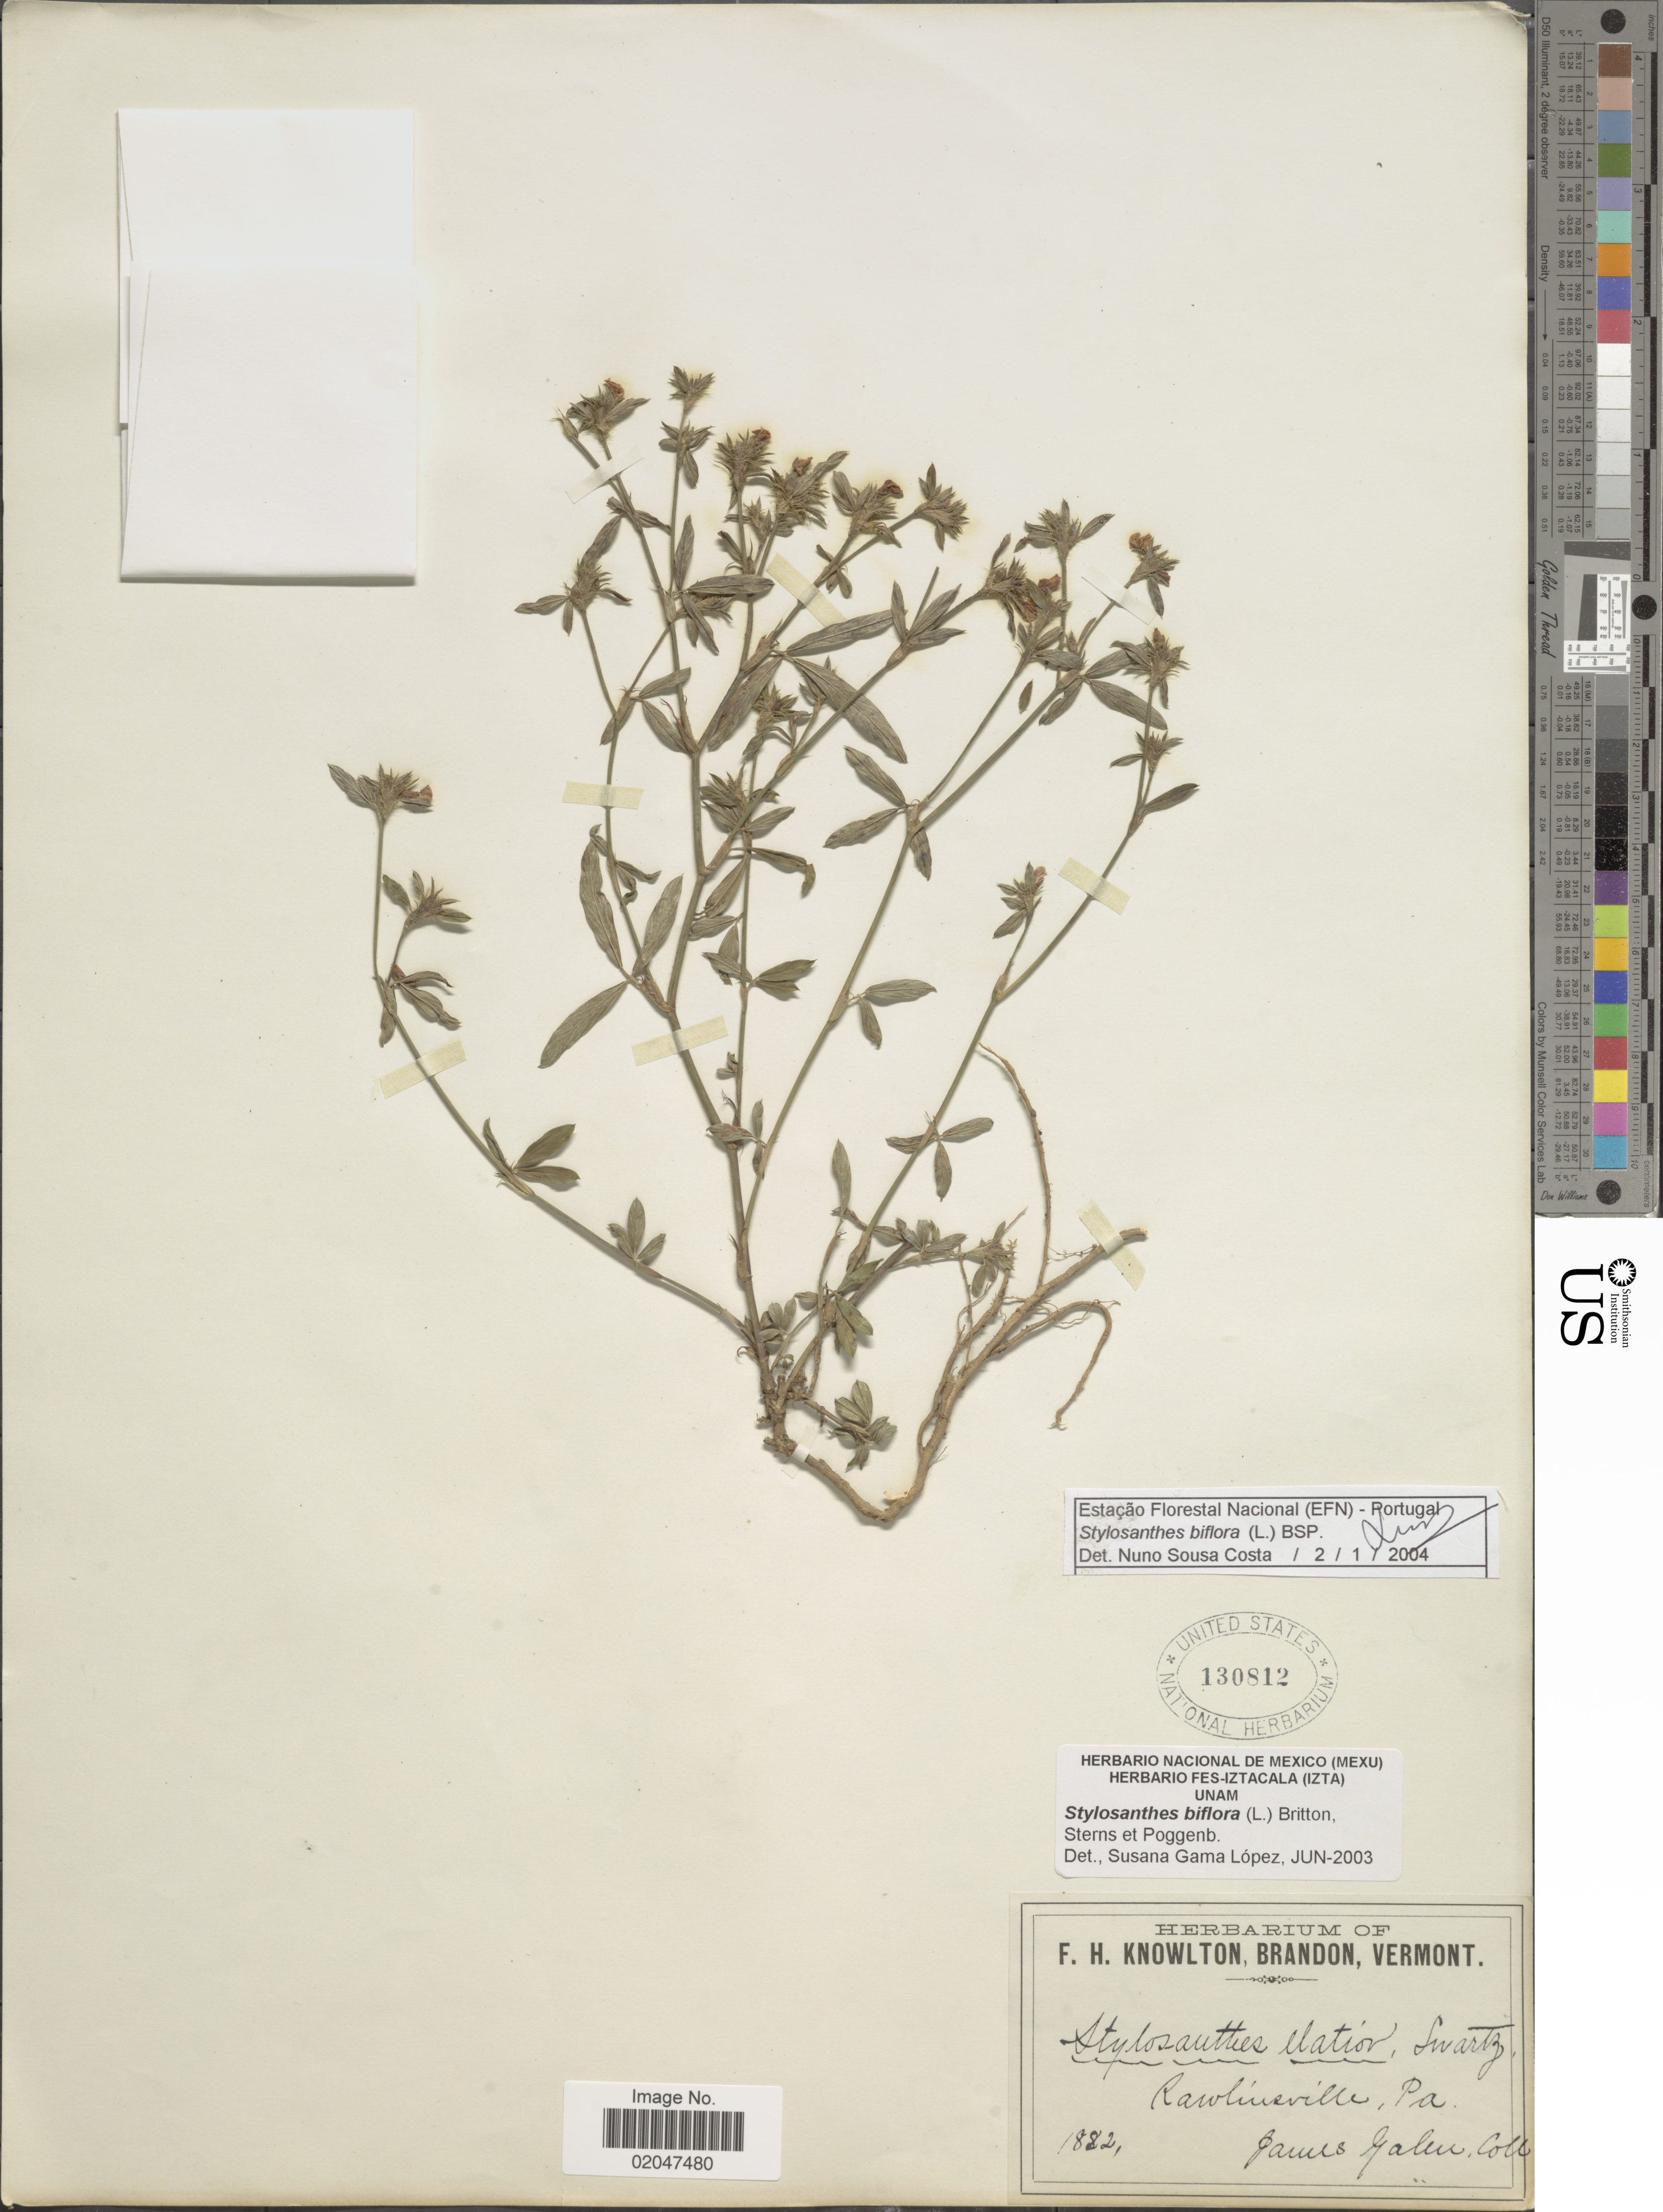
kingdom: Plantae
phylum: Tracheophyta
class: Magnoliopsida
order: Fabales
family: Fabaceae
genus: Stylosanthes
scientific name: Stylosanthes biflora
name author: (L.) Britton et al.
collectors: J. Galen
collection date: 1882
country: United States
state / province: Pennsylvania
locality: Rawlinsville, Pa.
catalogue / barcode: US 130812